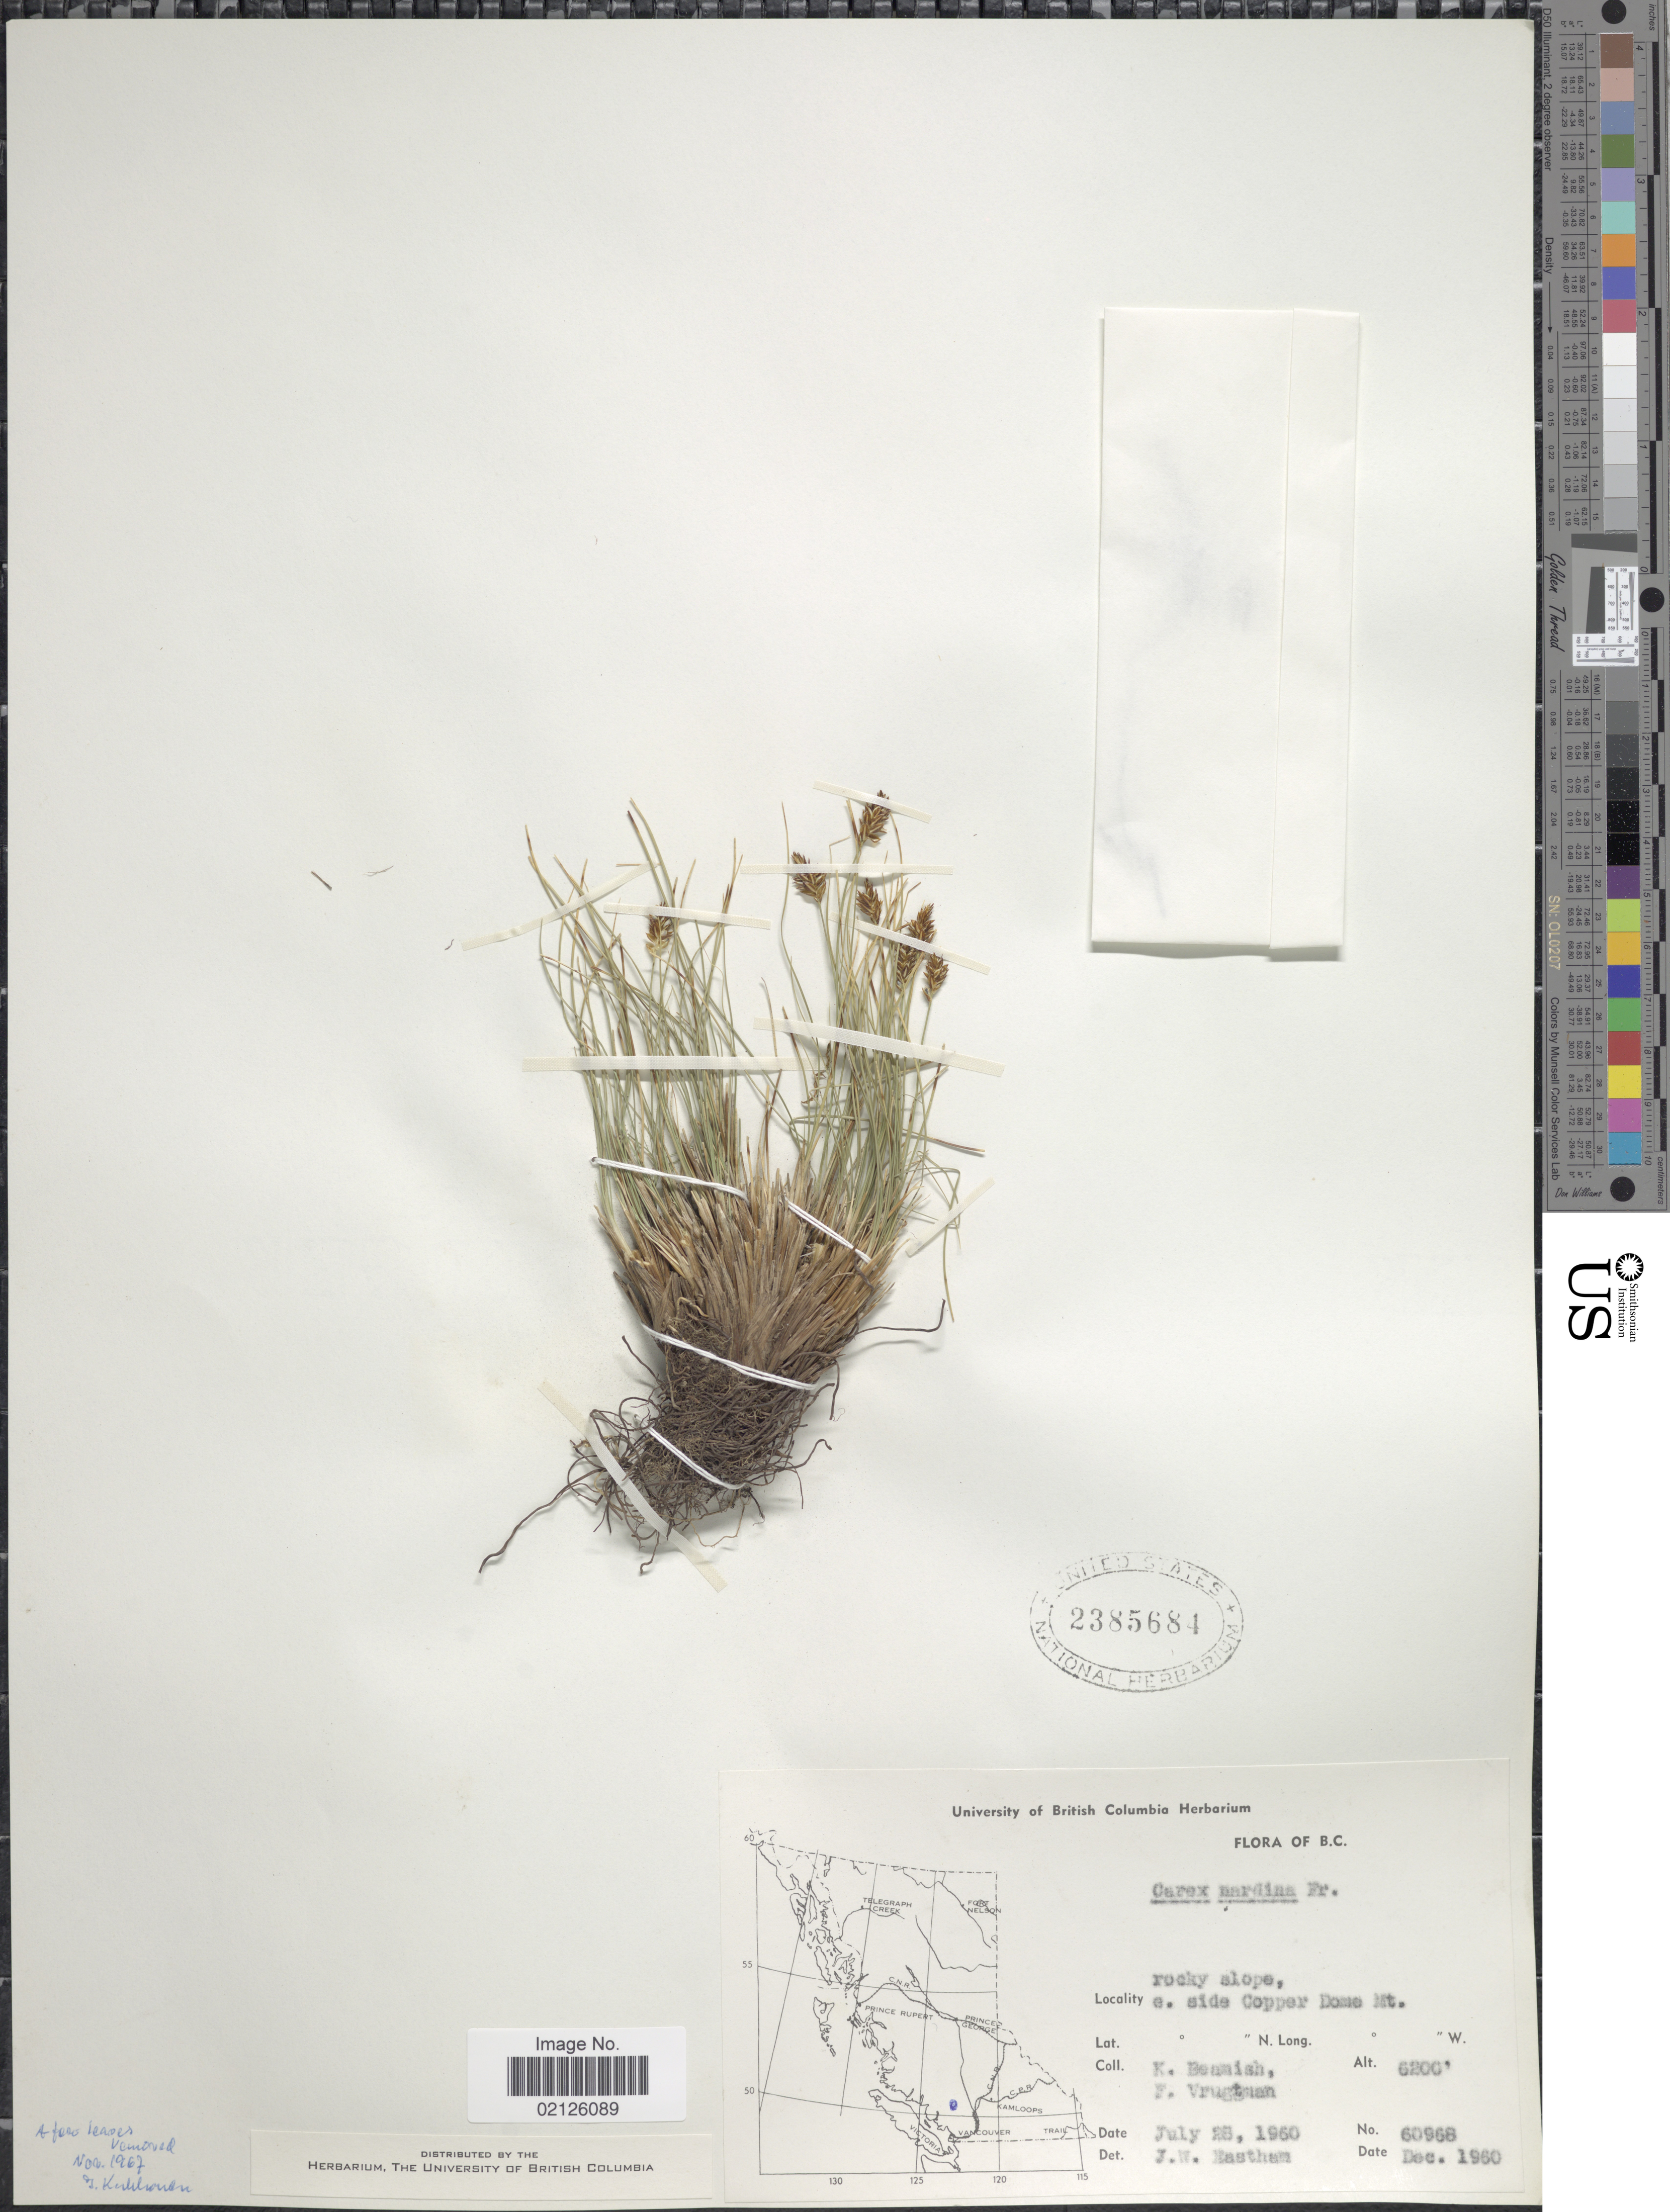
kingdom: Plantae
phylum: Tracheophyta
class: Liliopsida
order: Poales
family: Cyperaceae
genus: Carex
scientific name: Carex nardina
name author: (Hornem.) Fr.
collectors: K. Beamish & F. Vrugtman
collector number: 60968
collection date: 1960-07-28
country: Canada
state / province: British Columbia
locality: Rocky slope, e. side Copper Dome Mt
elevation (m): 1890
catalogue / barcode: US 2385684